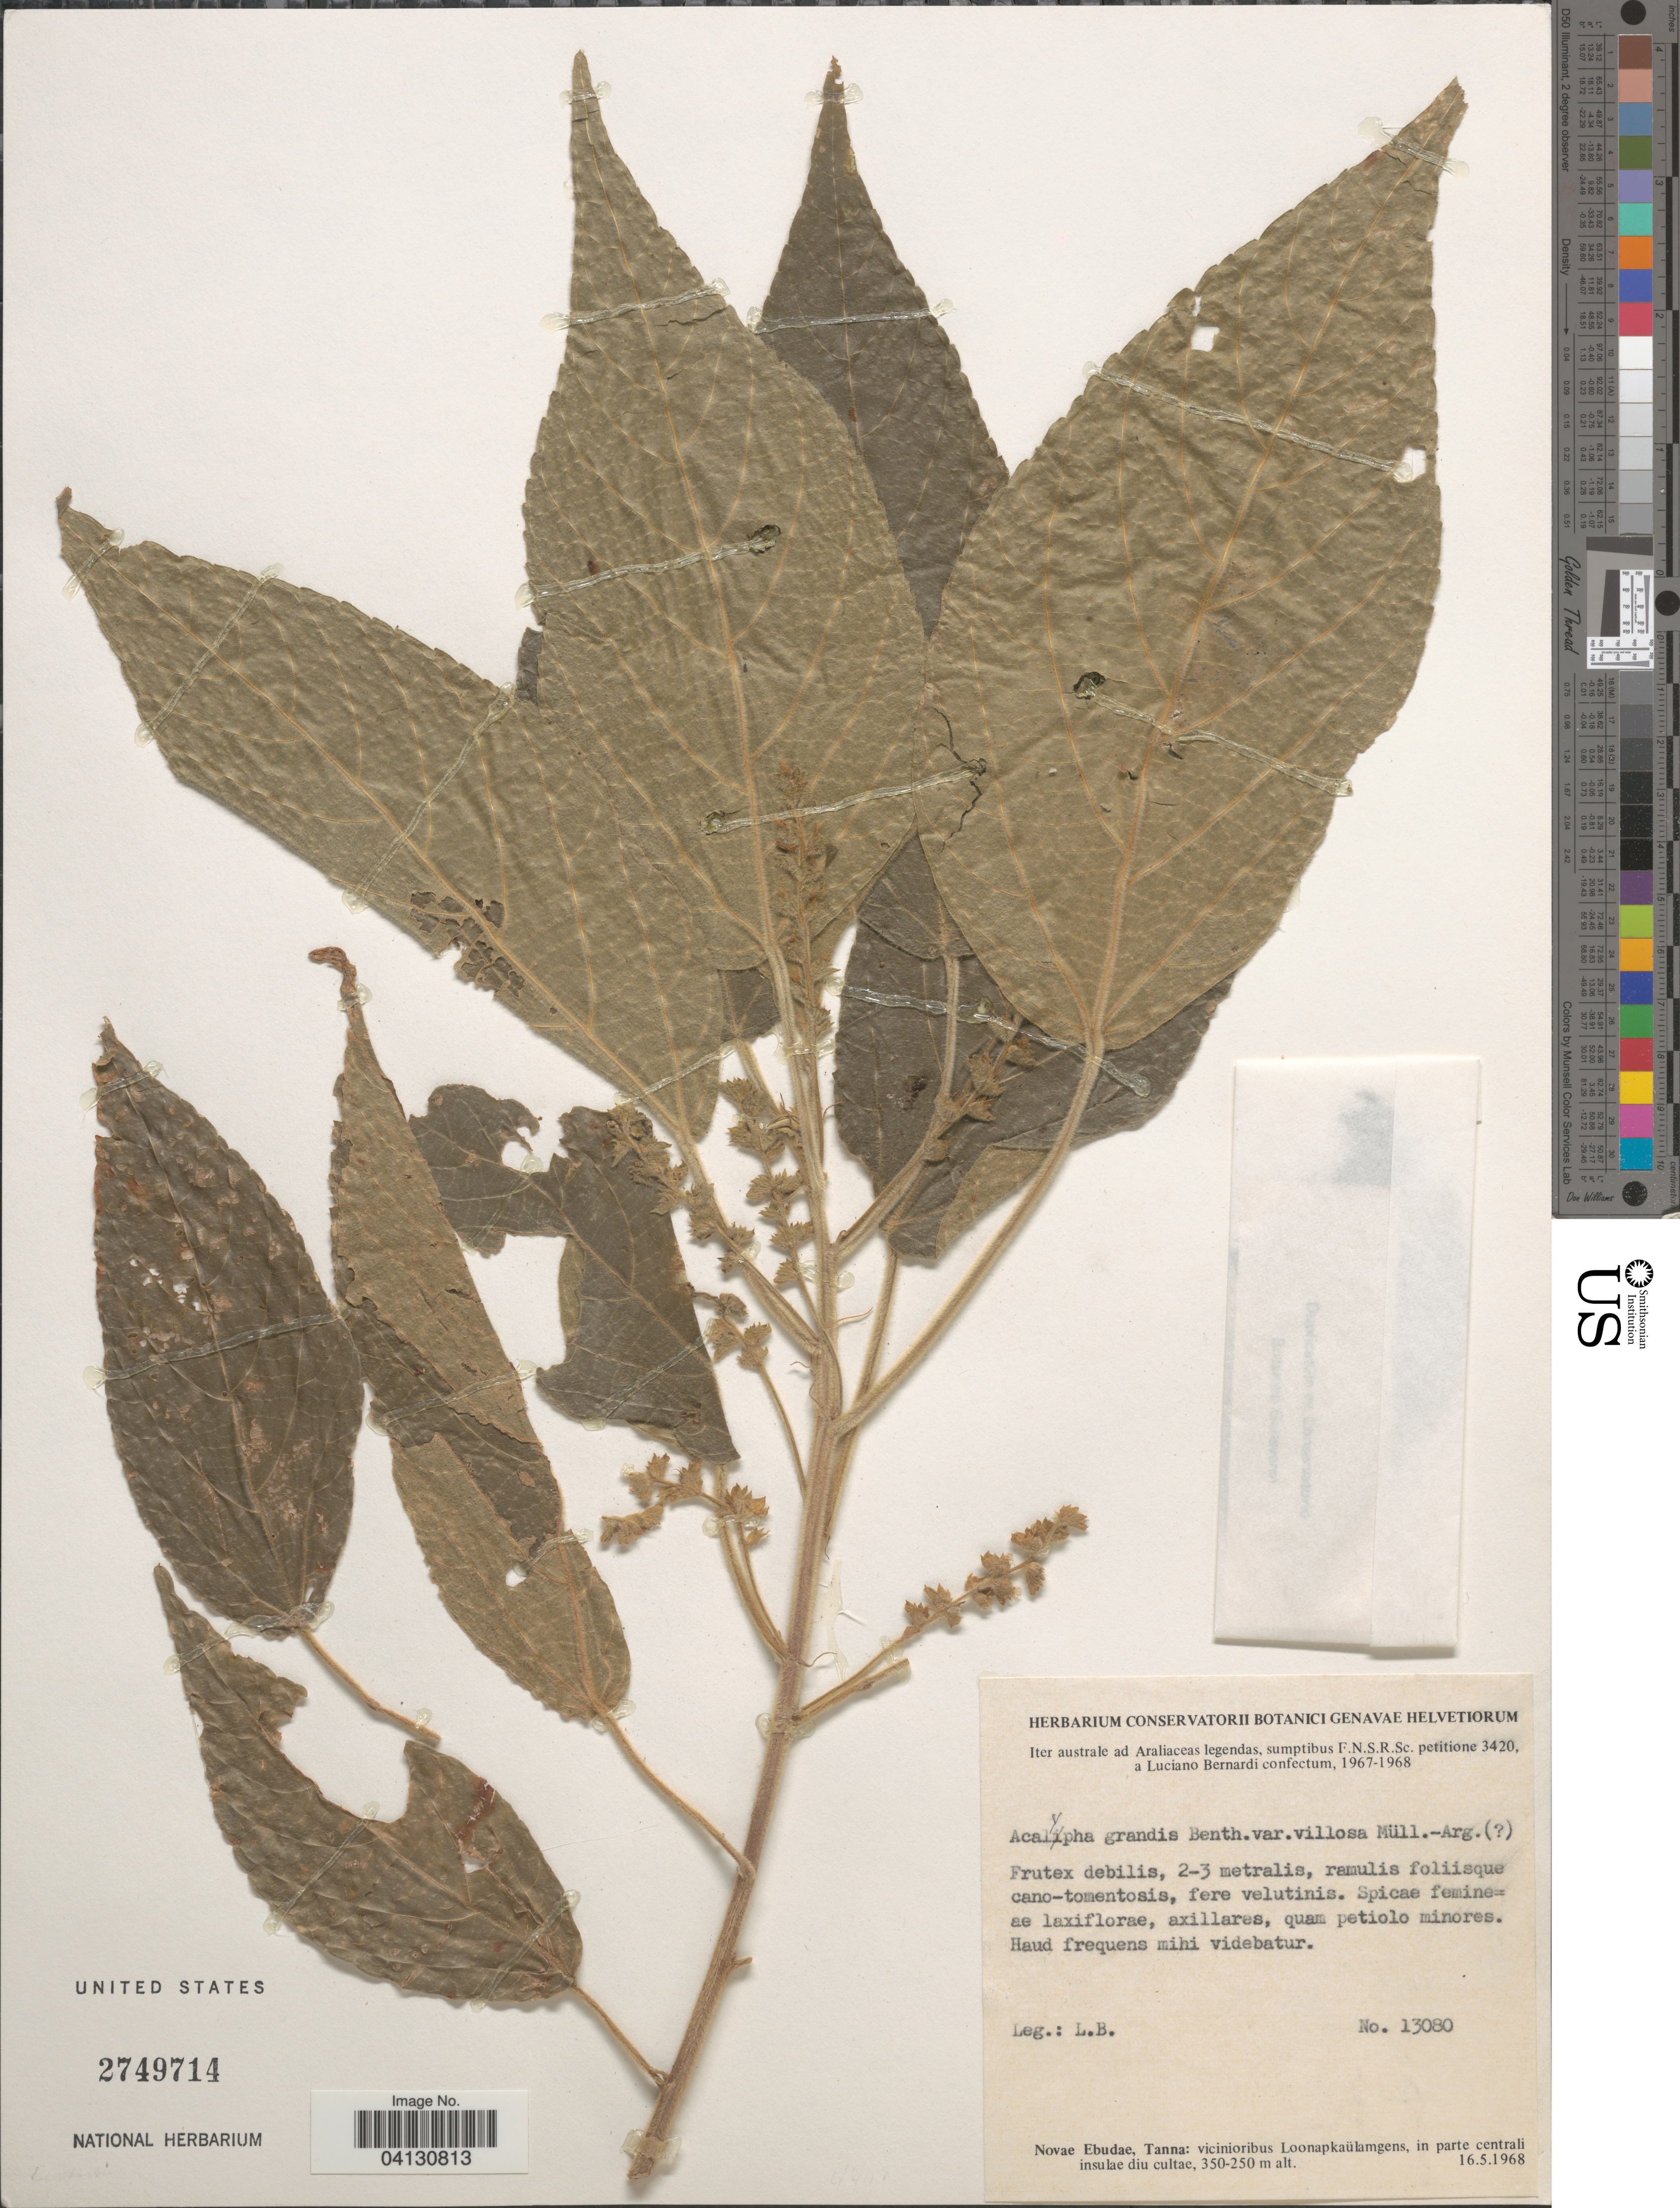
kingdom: Plantae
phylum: Tracheophyta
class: Magnoliopsida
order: Malpighiales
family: Euphorbiaceae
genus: Acalypha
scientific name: Acalypha grandis var. villosa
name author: Müll. Arg.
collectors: L. Bernardi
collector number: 13080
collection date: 1968-05-16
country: Vanuatu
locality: Iter australe ad Araliaceas legendas, sumptibus F.N.S.R.Sc. petitione 3420. Novae Ebudae, Tanna: vicinioribus Loonapkaülamgens, in parte centrali insulae diu cultae.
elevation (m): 250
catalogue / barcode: US 2749714